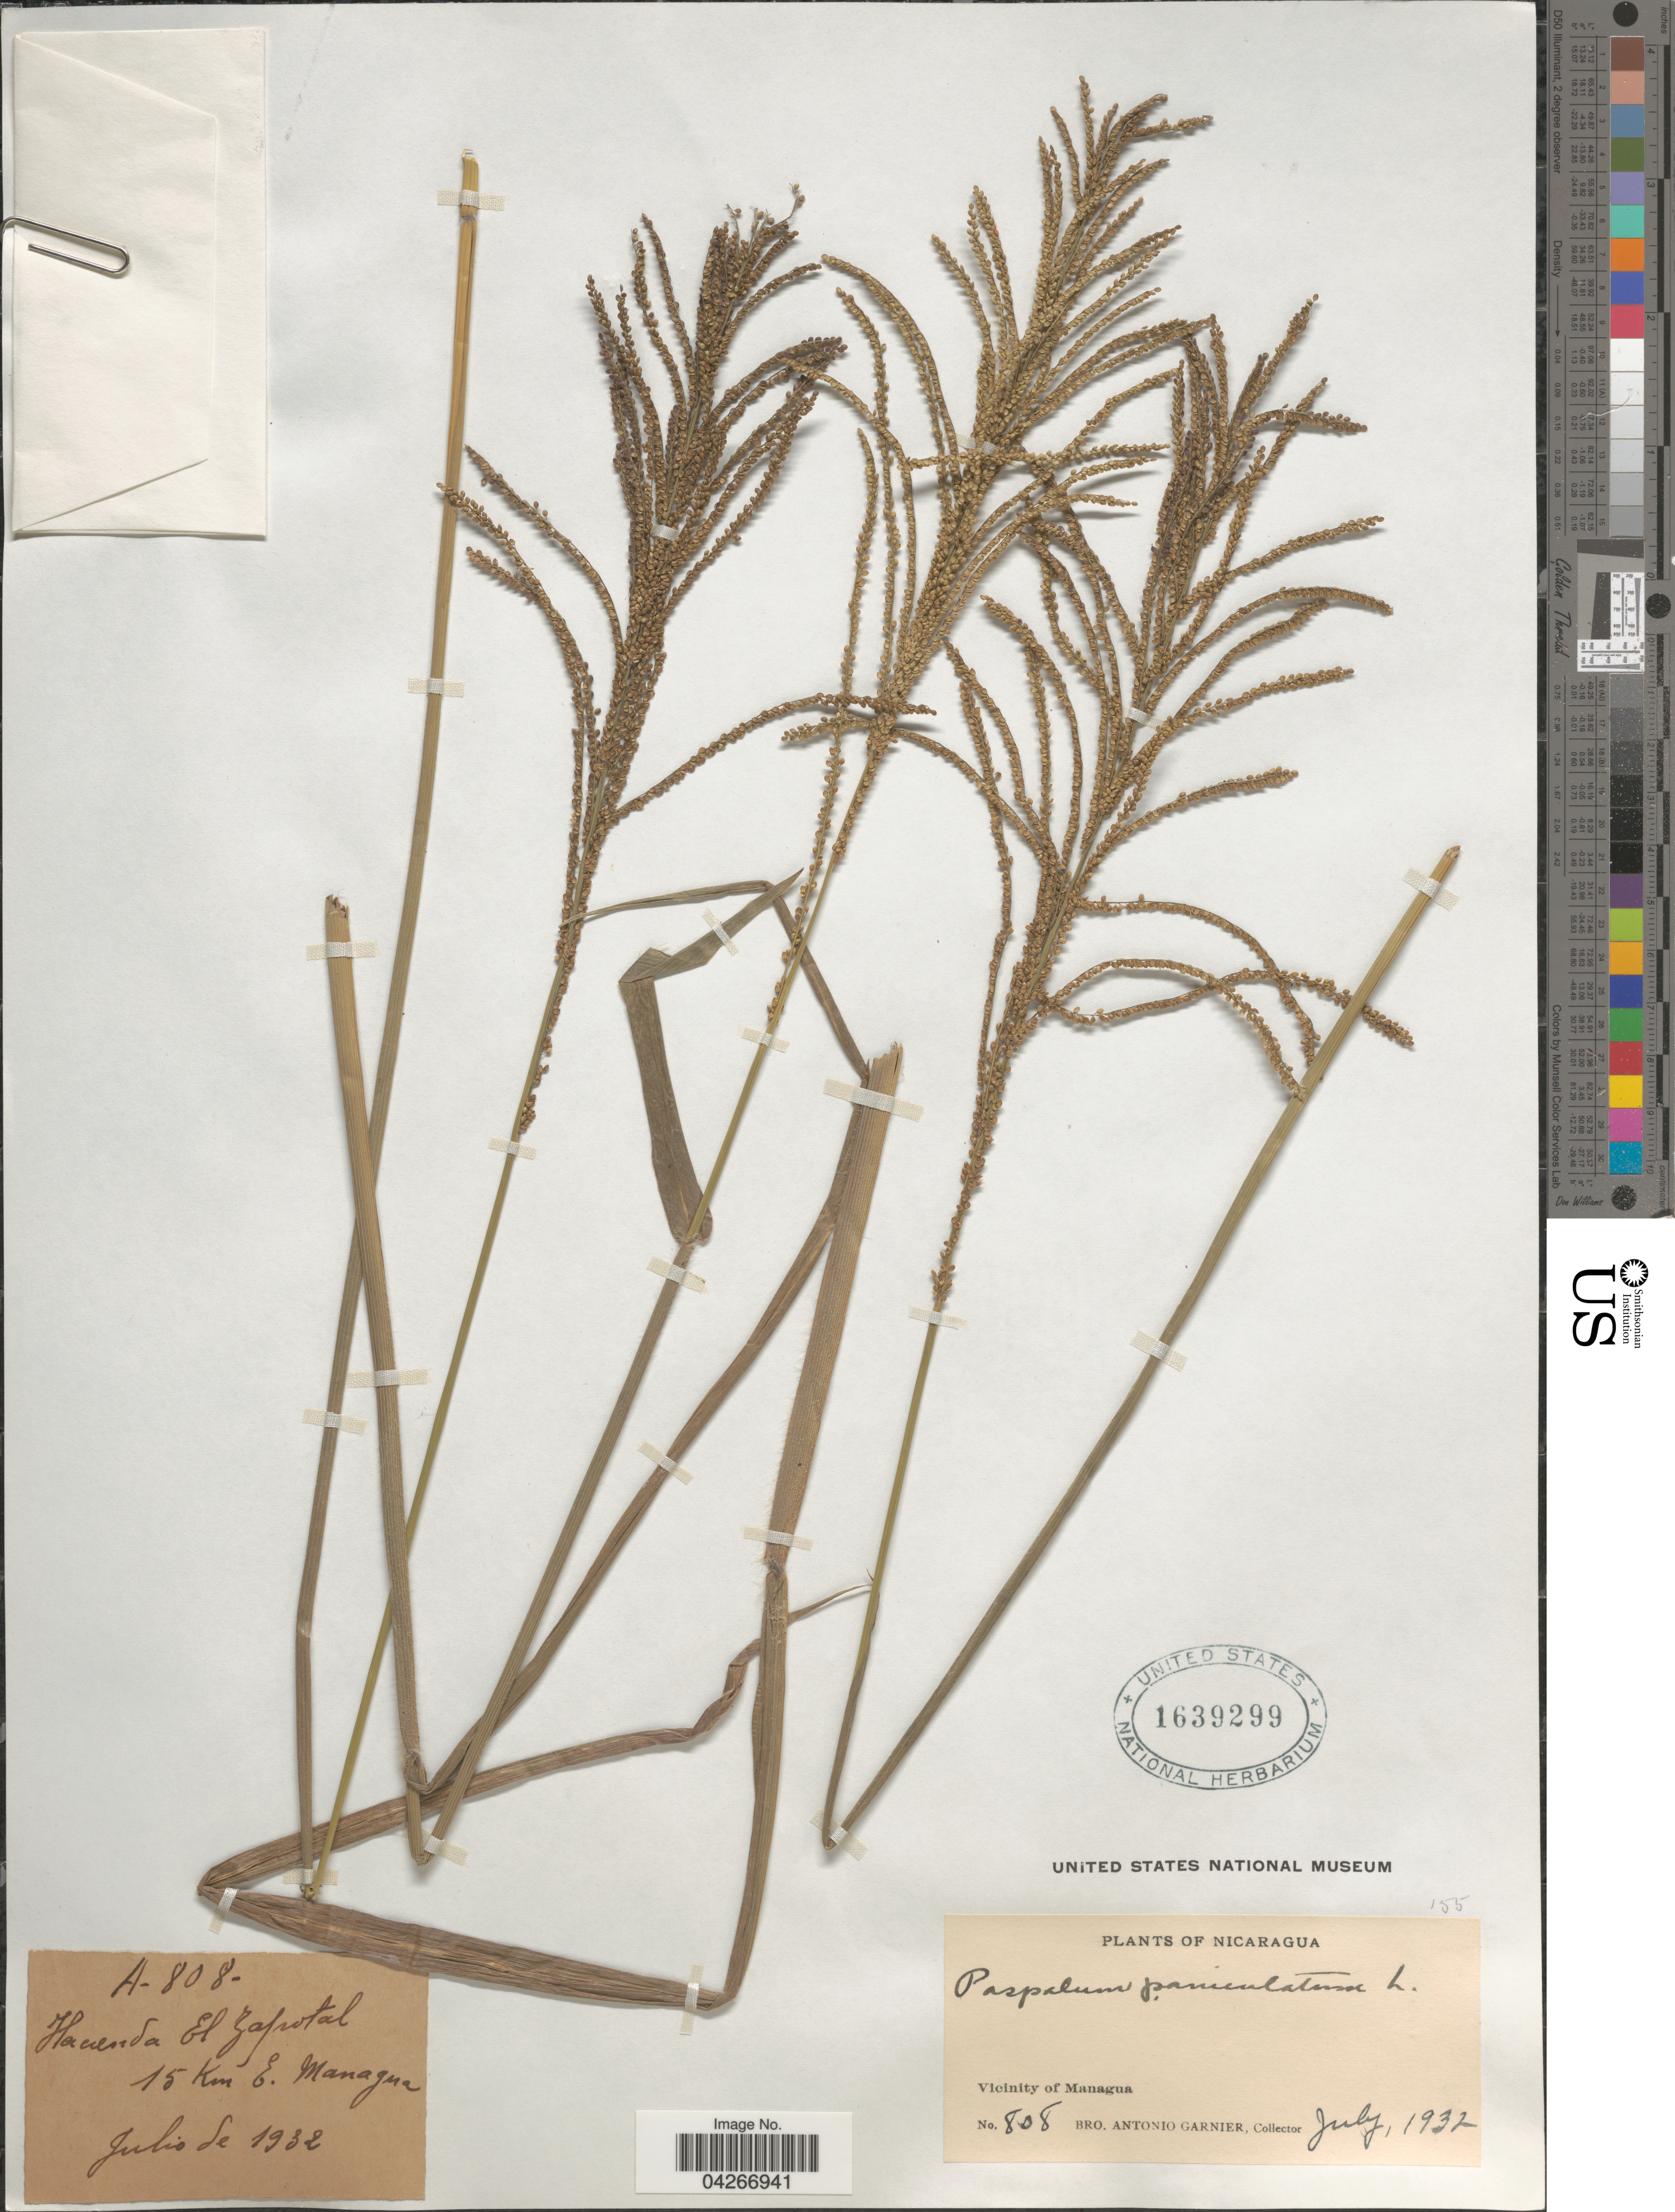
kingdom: Plantae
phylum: Tracheophyta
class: Liliopsida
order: Poales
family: Poaceae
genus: Paspalum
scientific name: Paspalum paniculatum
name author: L.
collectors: Bro. A. Garnier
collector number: A-808/808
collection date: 1932-07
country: Nicaragua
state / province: Managua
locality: Hacienda El Zapotal. 15 Km E. Managua. Vicinity of Managua.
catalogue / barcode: US 1639299